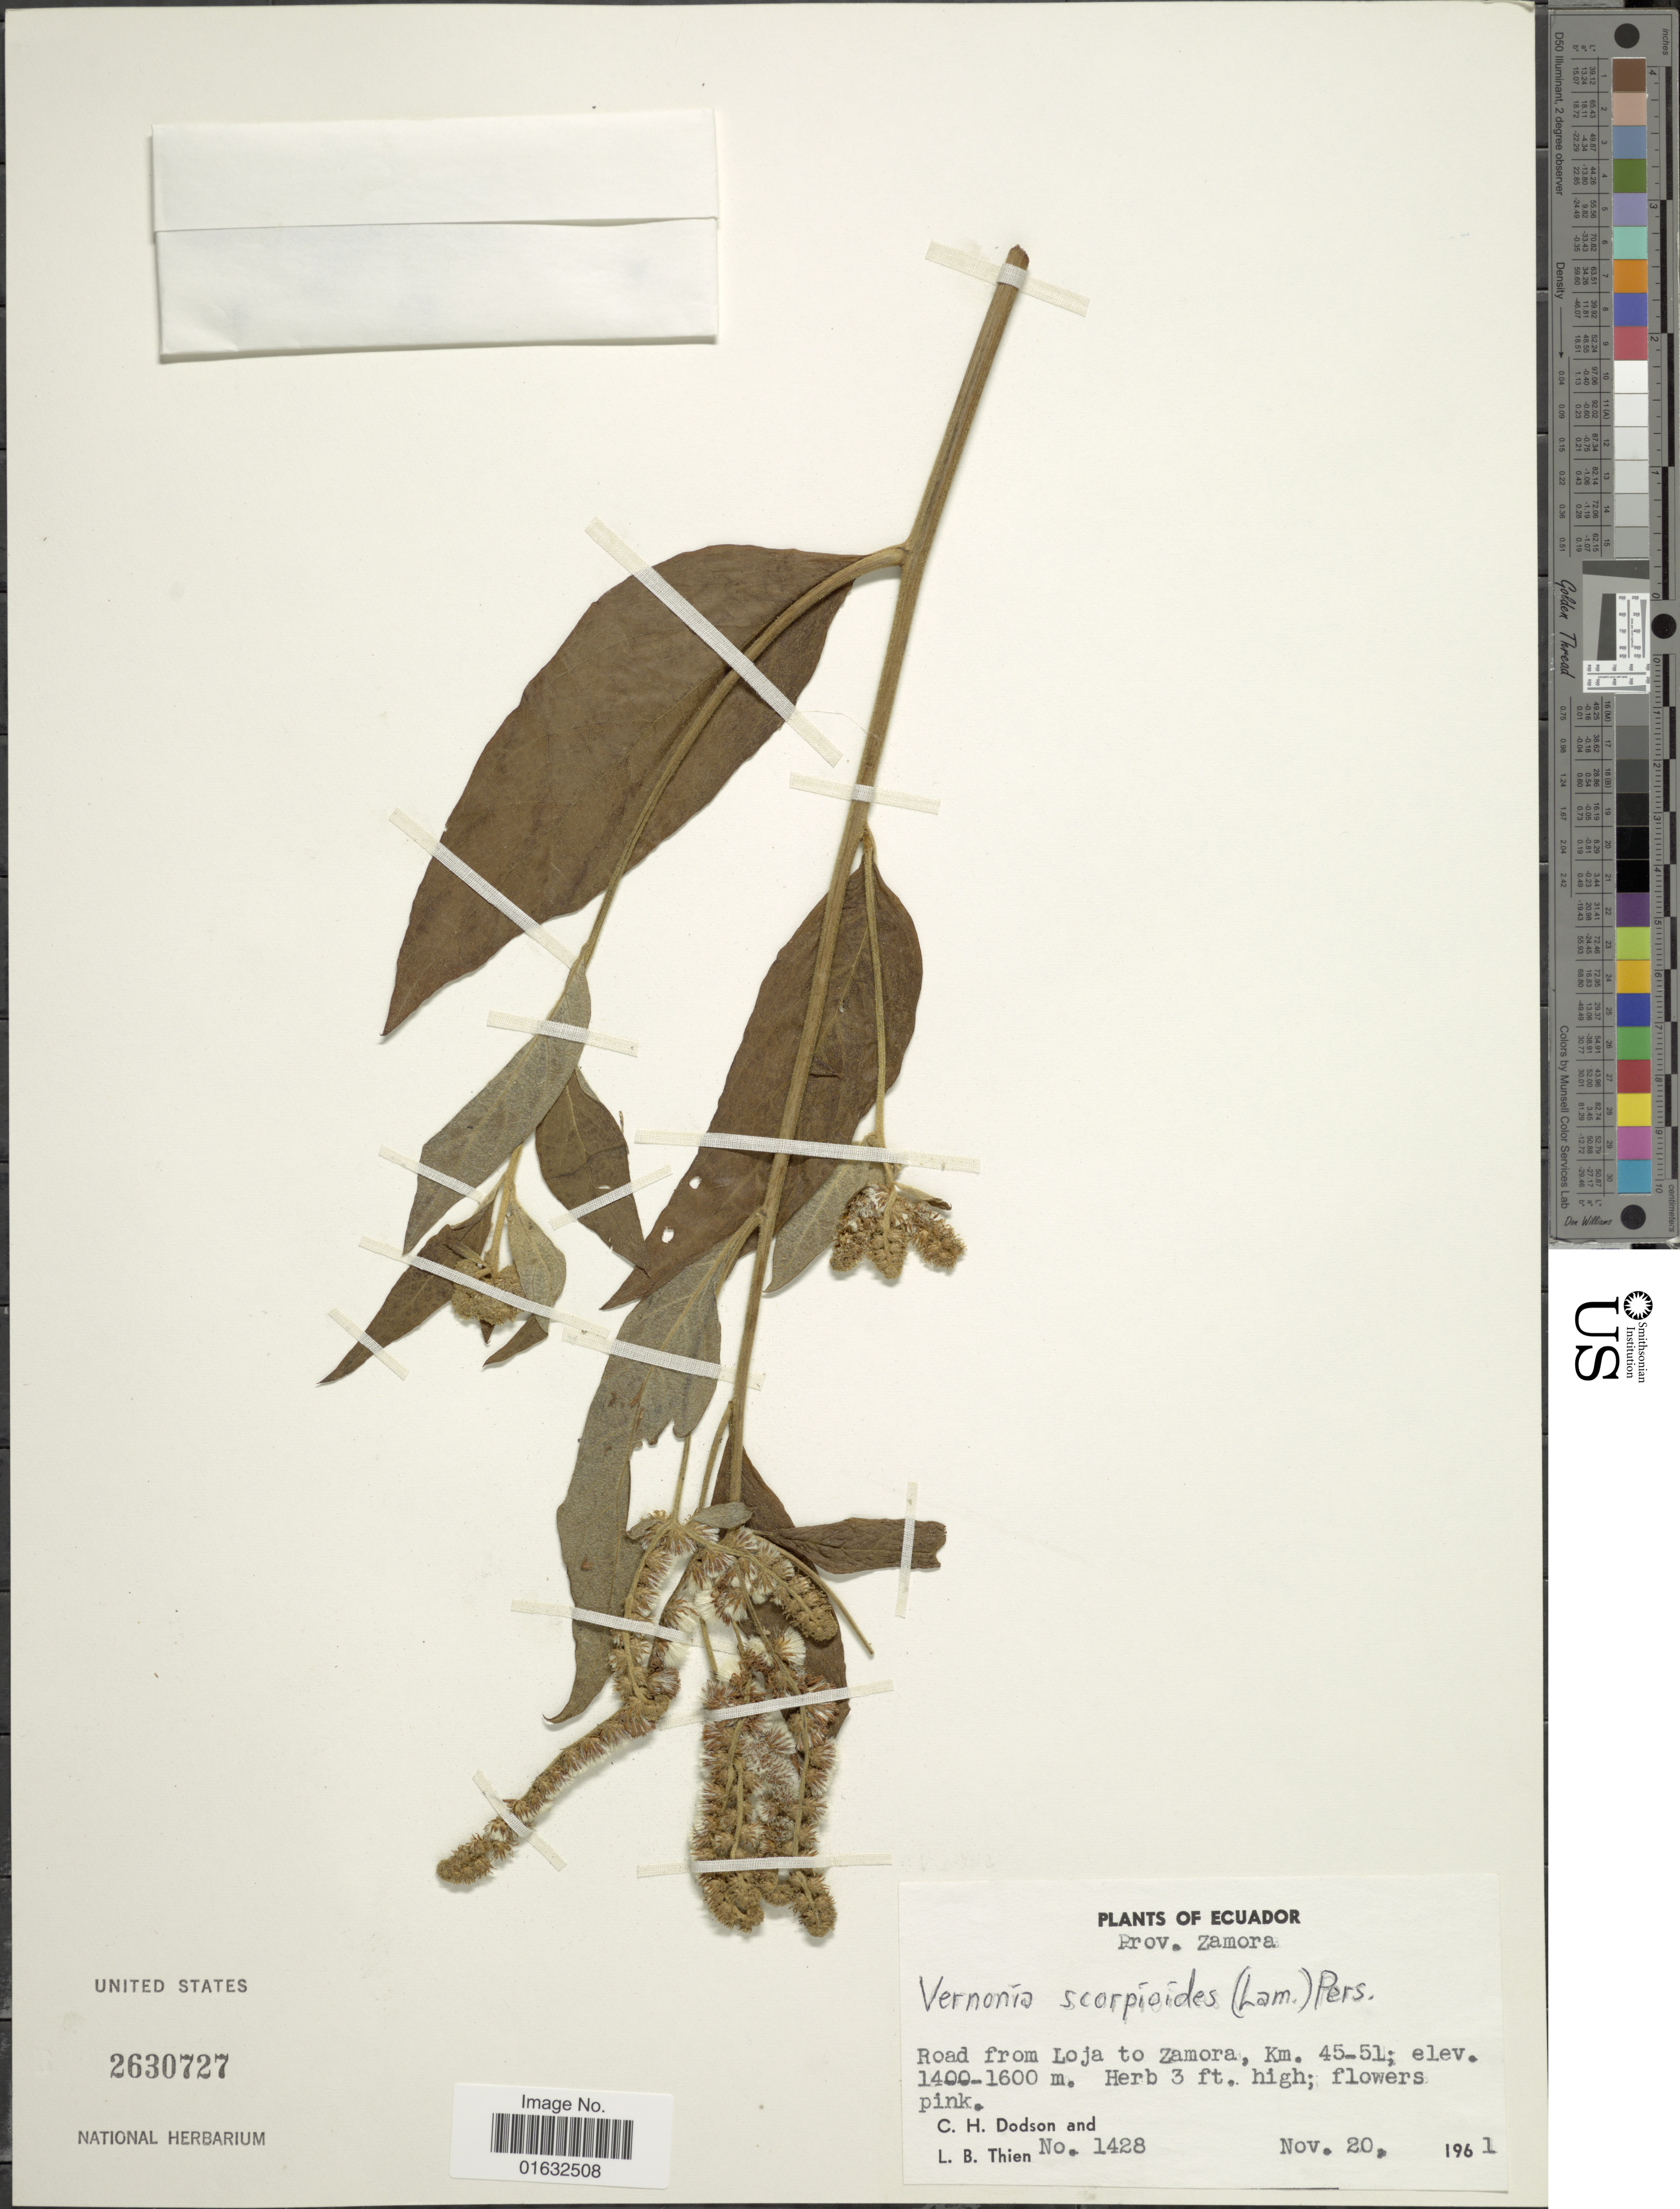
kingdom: Plantae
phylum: Tracheophyta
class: Magnoliopsida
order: Asterales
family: Asteraceae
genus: Cyrtocymura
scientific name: Cyrtocymura scorpioides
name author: (Lam.) H. Rob.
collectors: C. H. Dodson & L. Thien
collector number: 1428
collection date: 1961-11-20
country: Ecuador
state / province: Zamora-Chinchipe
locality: Road from Loja to Zamora, Km. 45-51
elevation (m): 1400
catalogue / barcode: US 2630727